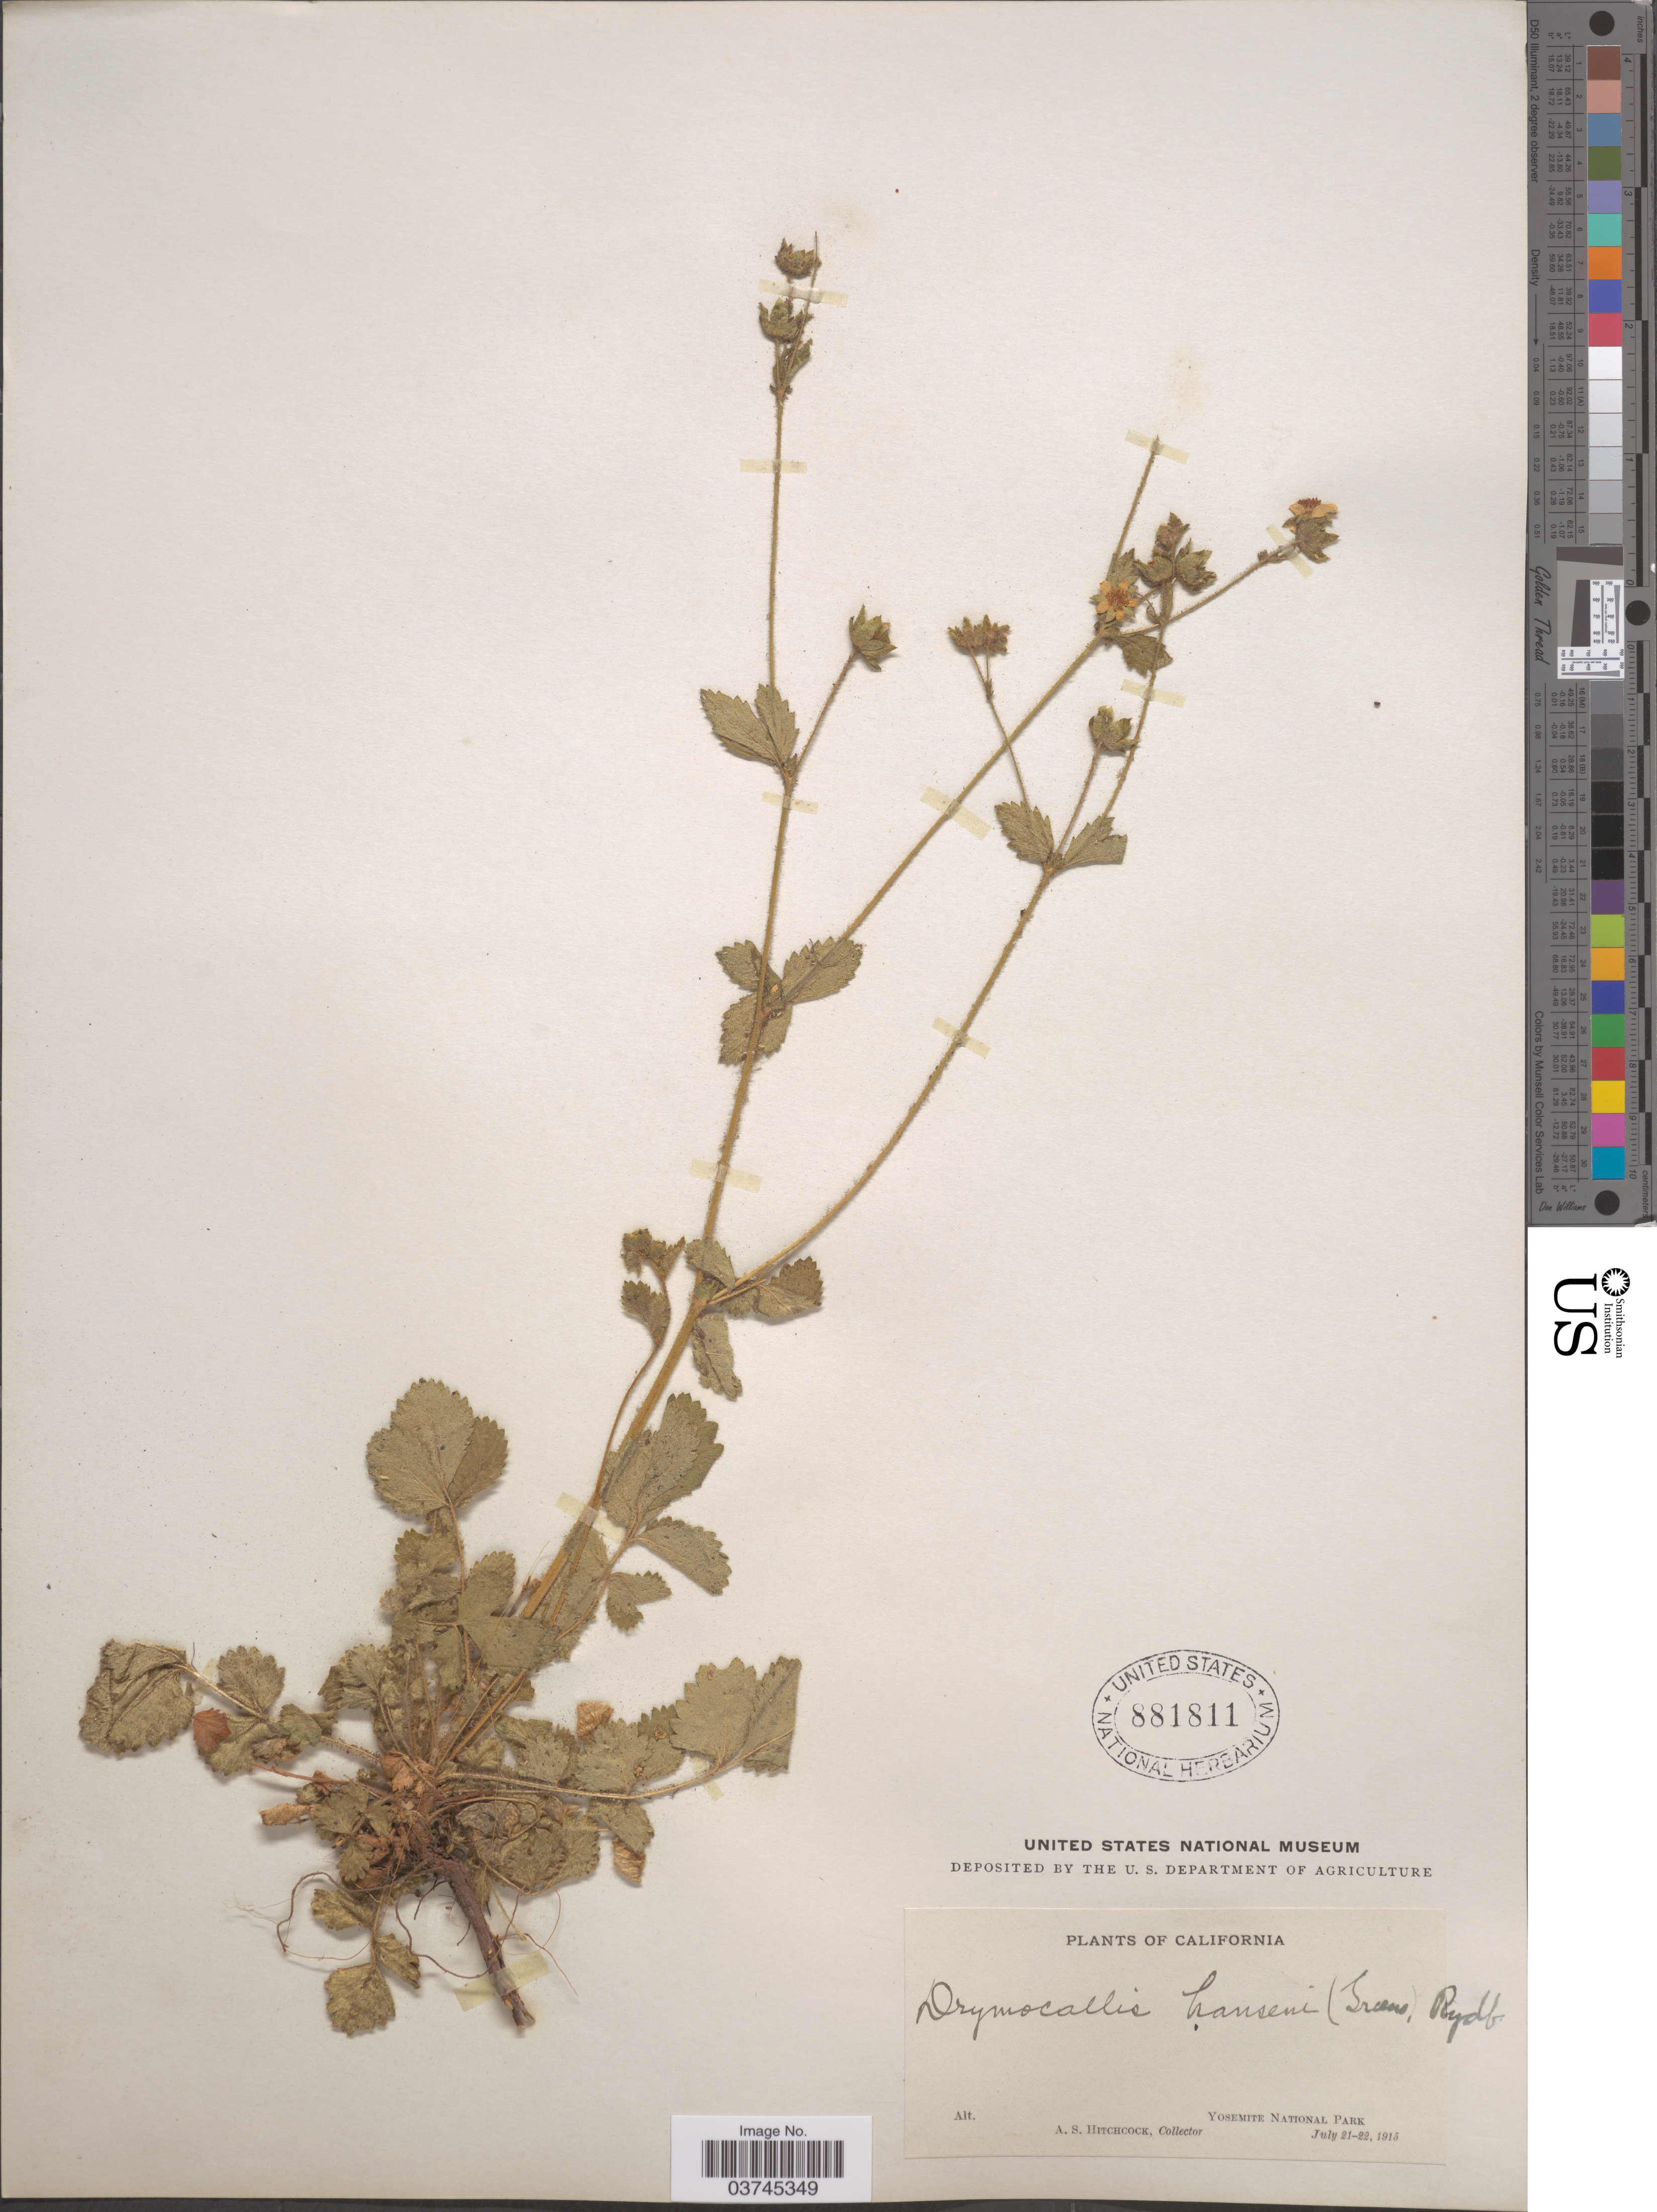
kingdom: Plantae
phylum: Tracheophyta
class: Magnoliopsida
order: Rosales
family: Rosaceae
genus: Drymocallis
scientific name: Drymocallis hansenii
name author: (Greene) Rydb.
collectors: A. S. Hitchcock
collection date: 1915-07-21/1915-07-22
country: United States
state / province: California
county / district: Mariposa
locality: Yosemite National Park.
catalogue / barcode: US 881811